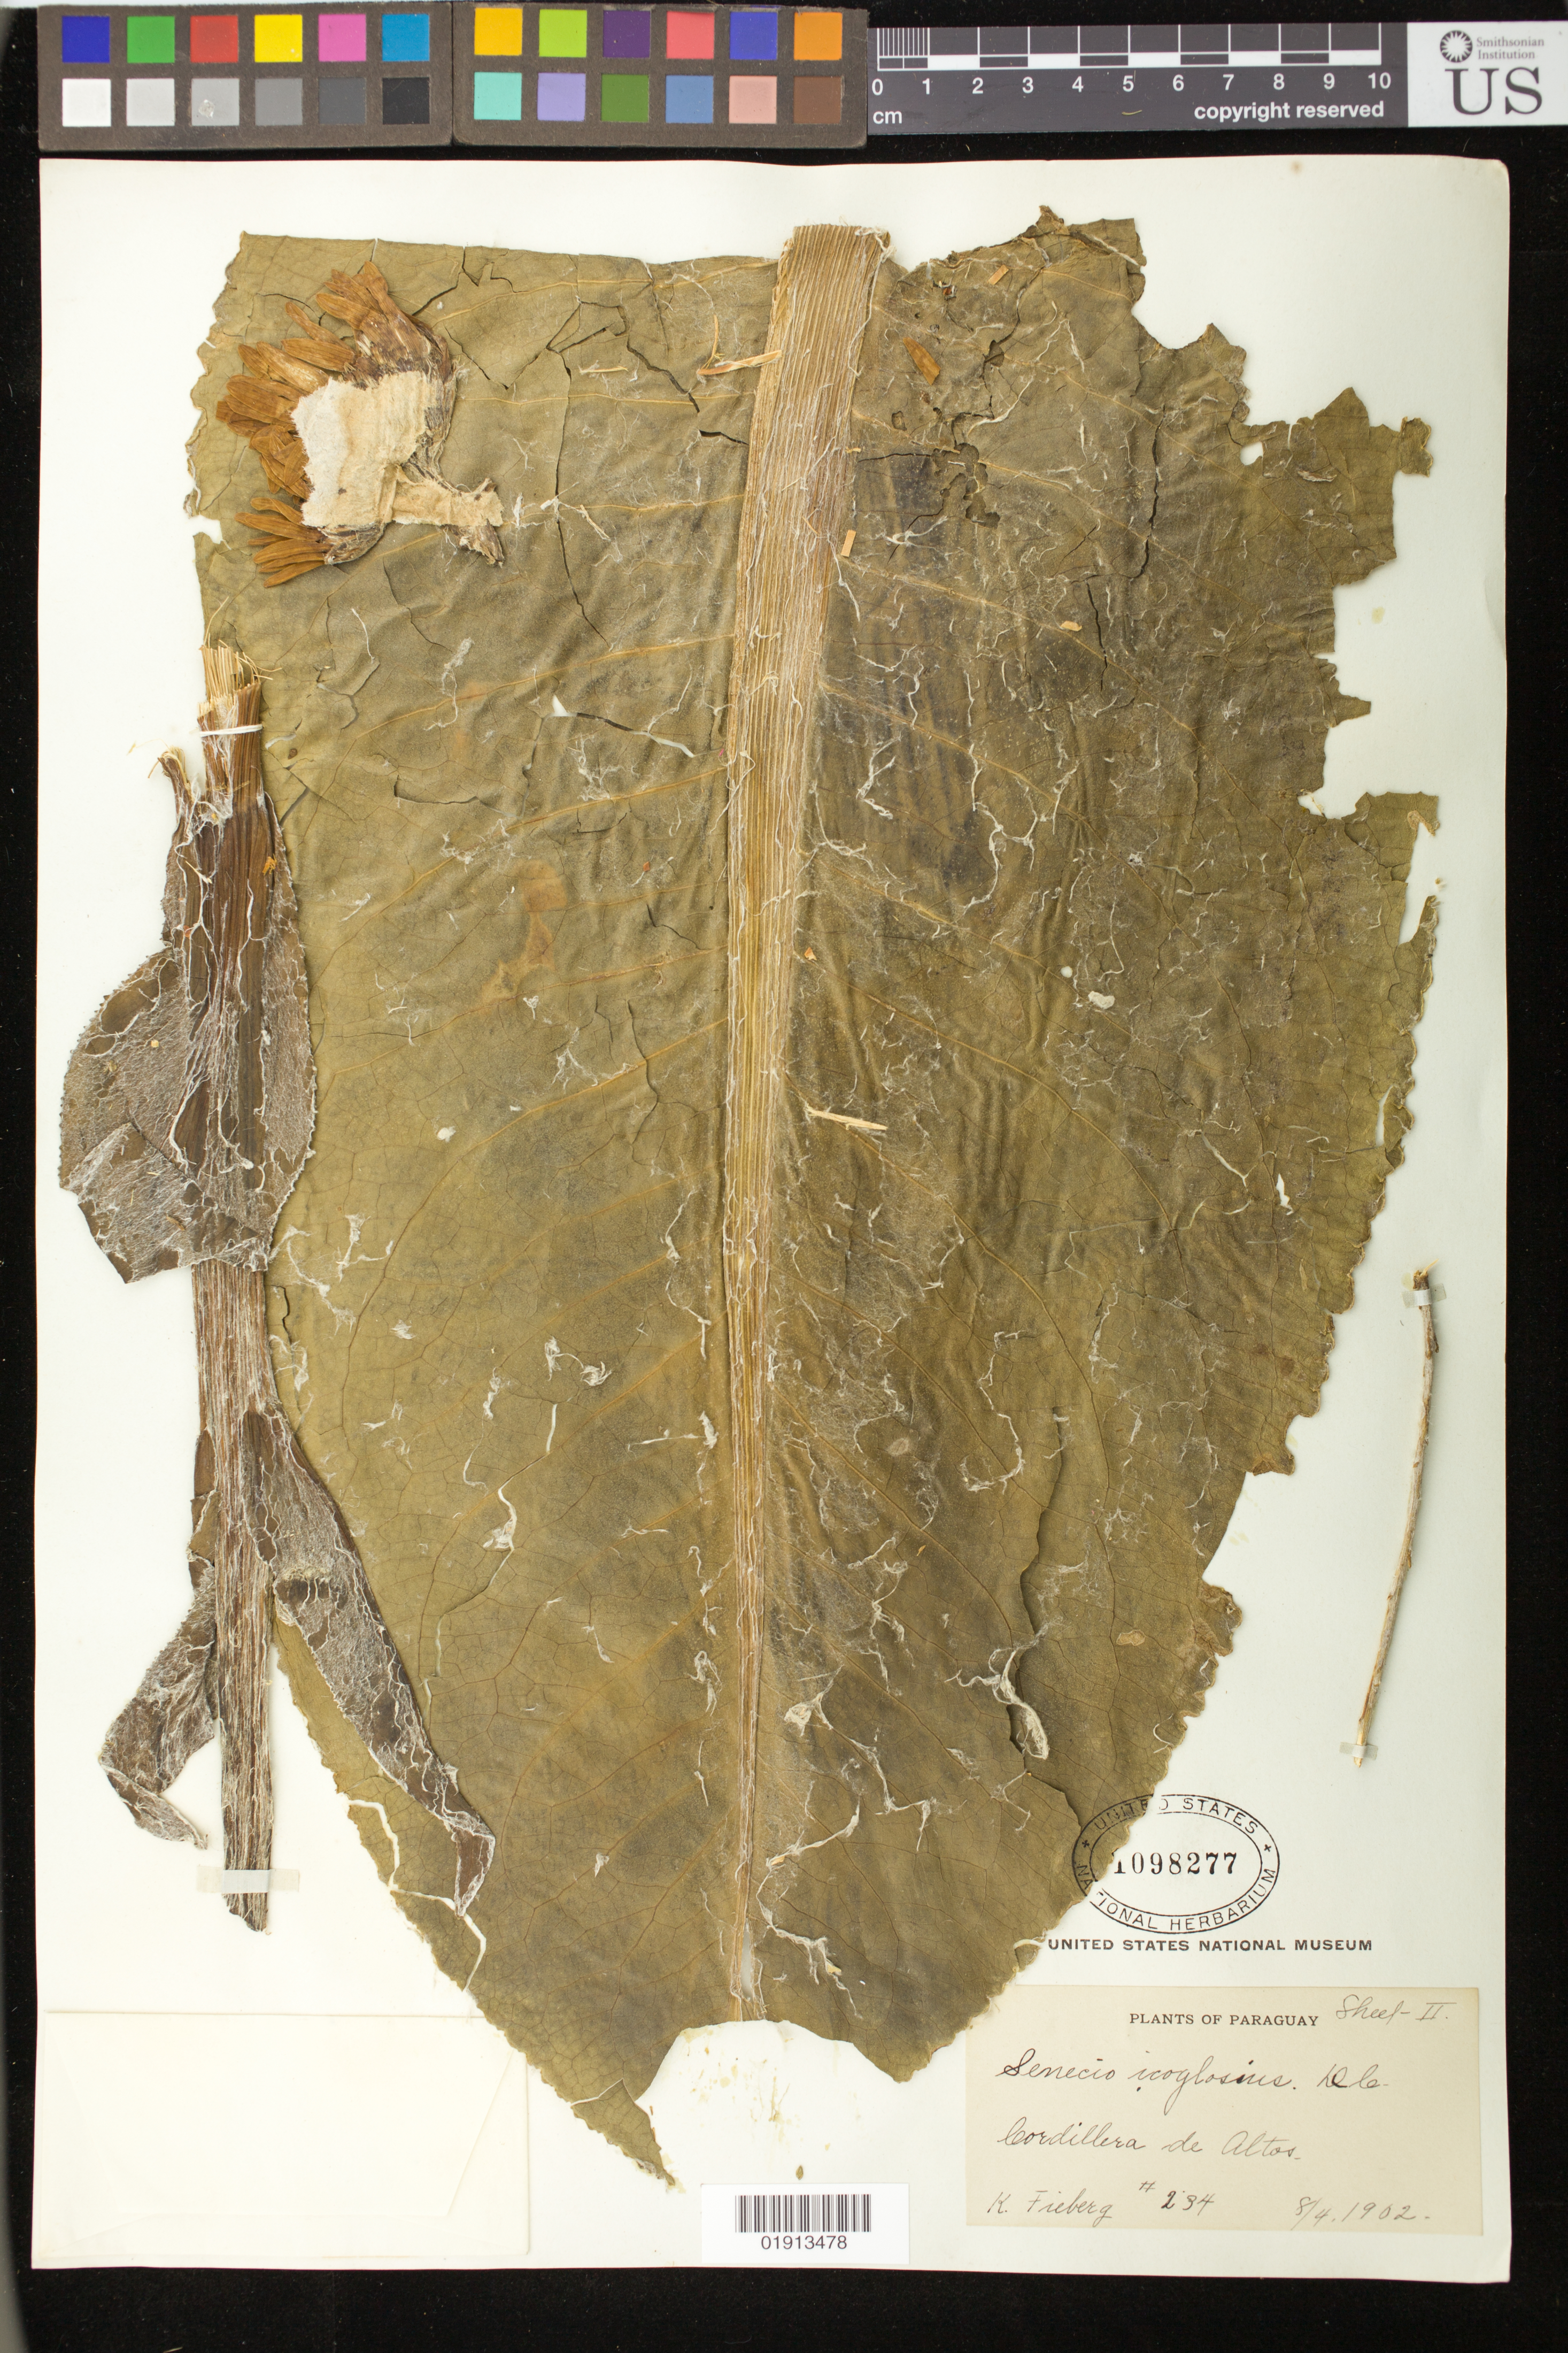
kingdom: Plantae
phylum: Tracheophyta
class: Magnoliopsida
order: Asterales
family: Asteraceae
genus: Senecio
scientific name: Senecio icoglossus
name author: DC.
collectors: K. Fiebrig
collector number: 234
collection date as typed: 8/4/1902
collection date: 1902-04-08/1902-08-04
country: Paraguay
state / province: Paraguarí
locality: Cordillera de Altos.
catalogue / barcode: US 1098277